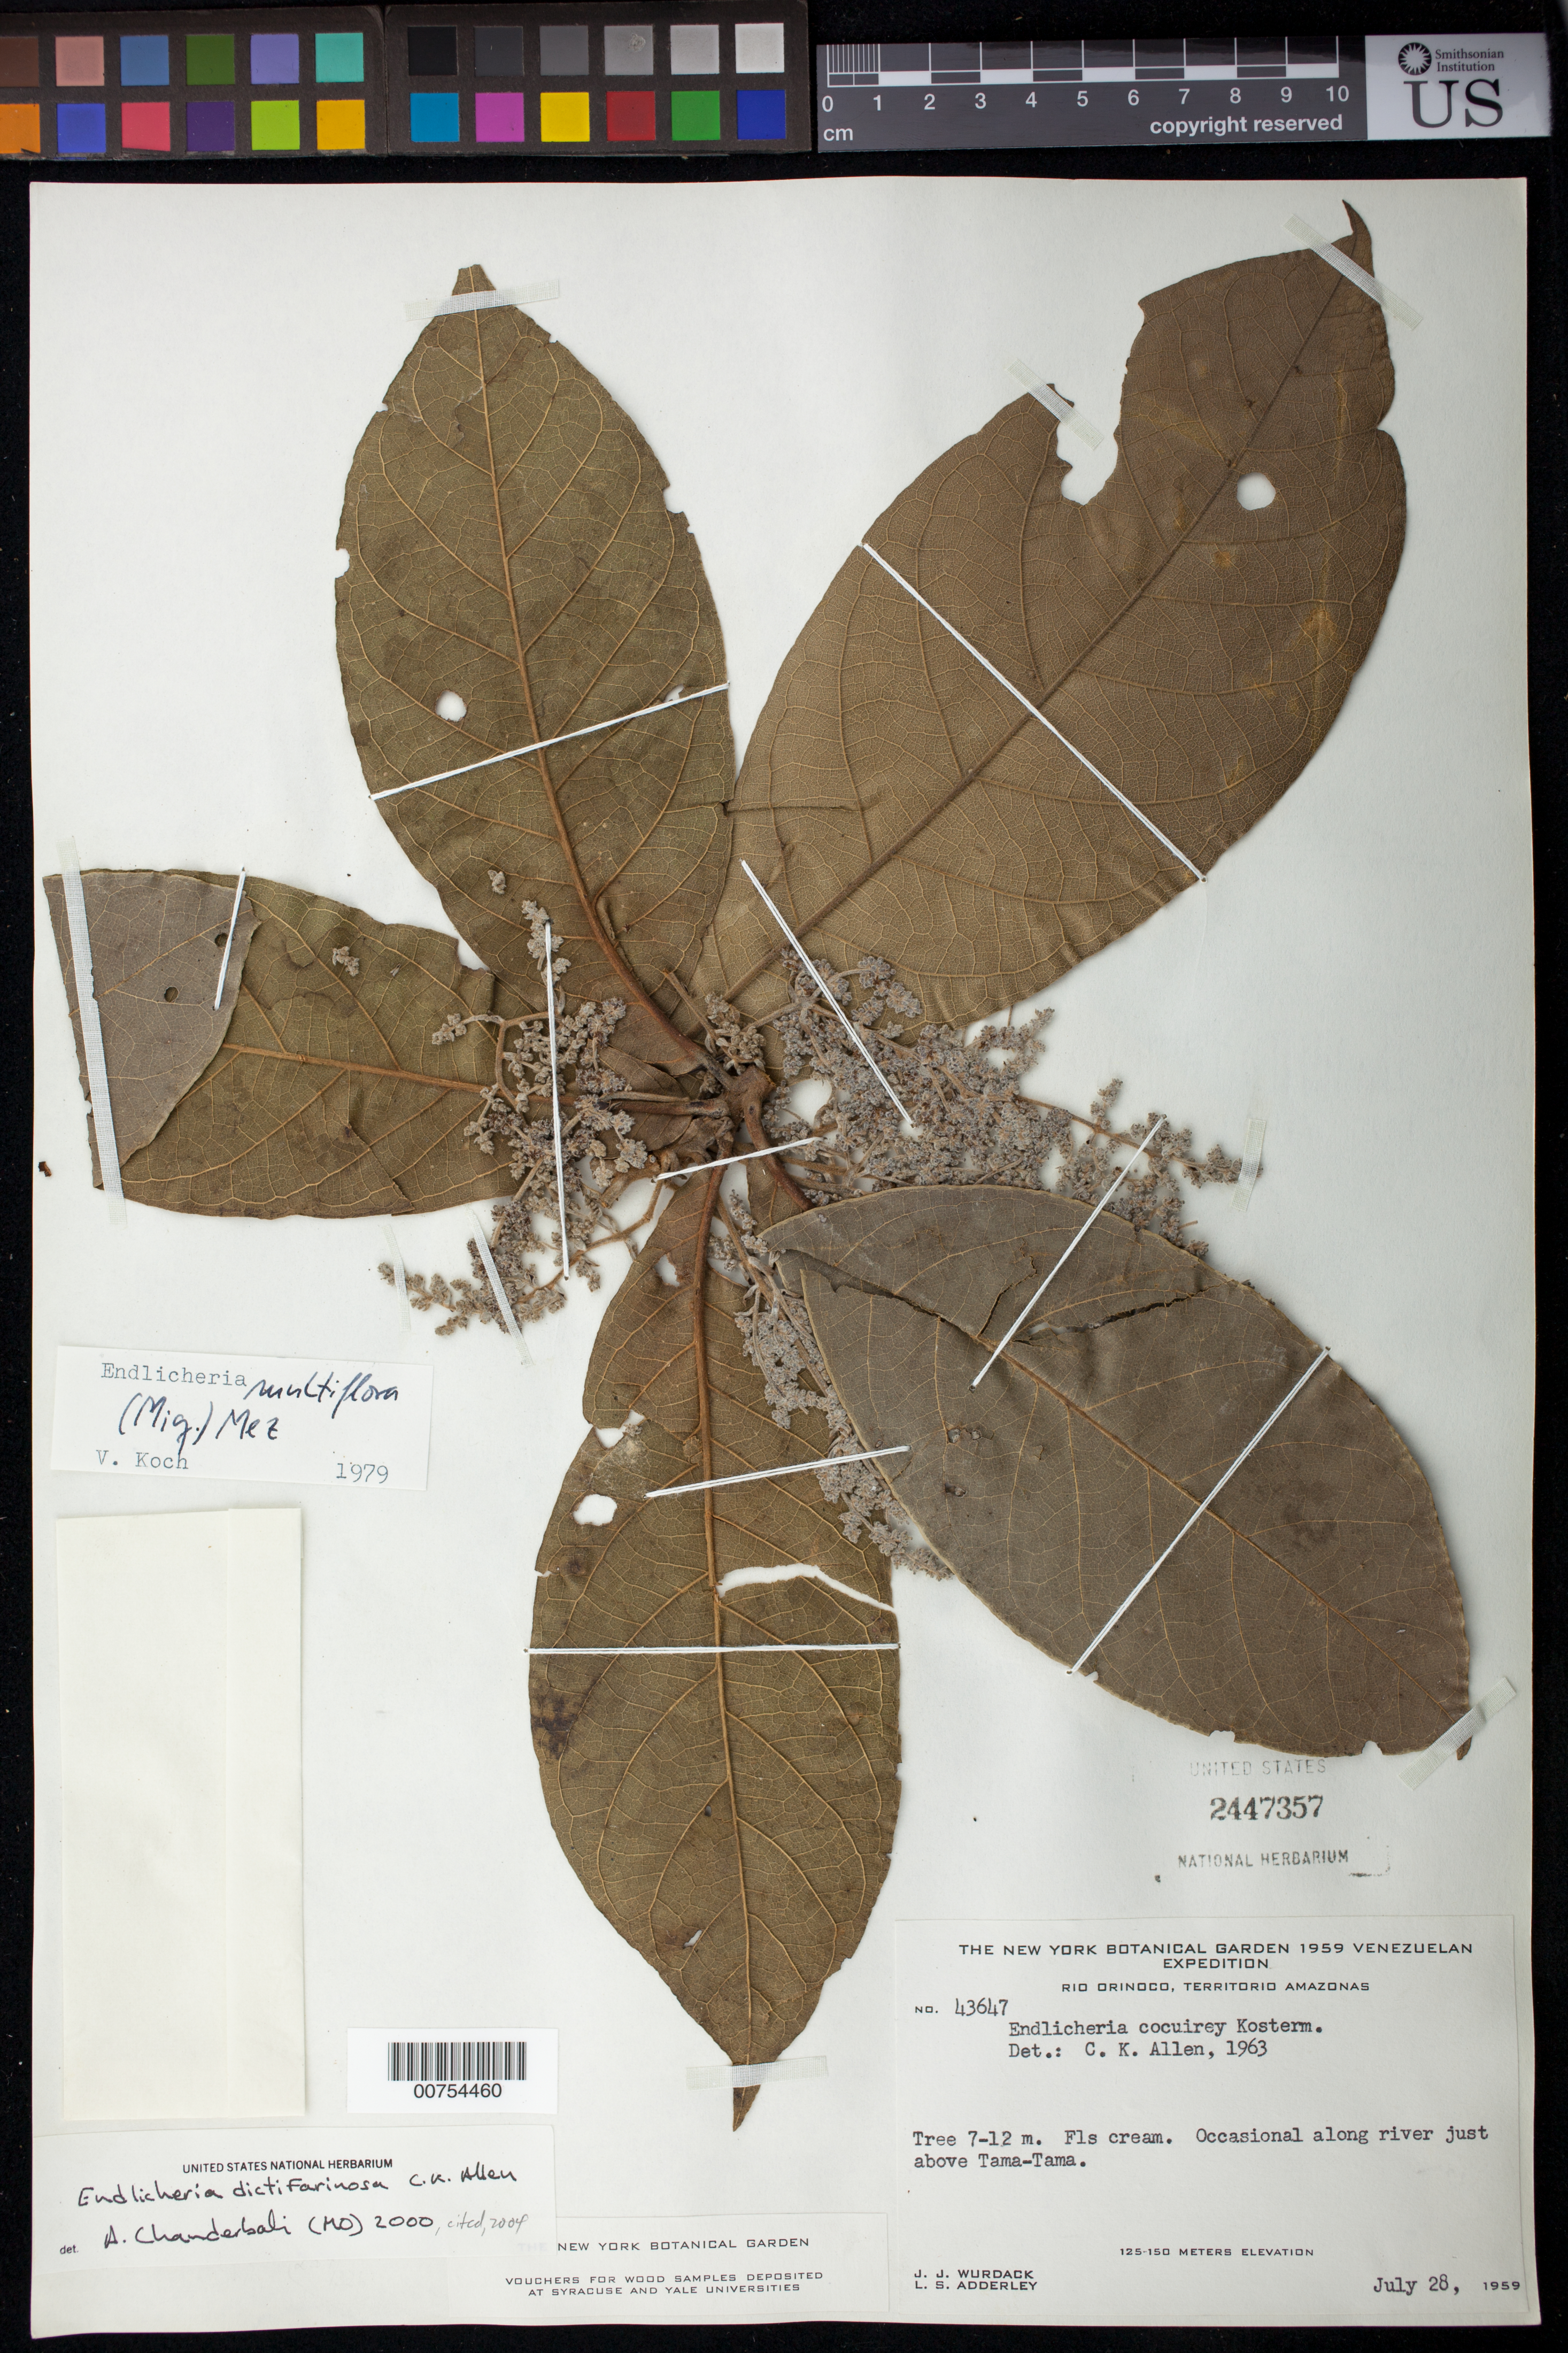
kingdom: Plantae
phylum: Tracheophyta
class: Magnoliopsida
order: Laurales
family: Lauraceae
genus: Endlicheria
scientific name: Endlicheria dictifarinosa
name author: C.K. Allen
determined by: Chanderbali, Andre Shashi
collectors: J. J. Wurdack & L. S. Adderley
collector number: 43647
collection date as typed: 28-Jul-59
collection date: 1959-07-28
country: Venezuela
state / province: Amazonas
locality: Río Orinoco, Tama-Tama, just above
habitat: Along river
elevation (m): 125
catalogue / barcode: US 2447357